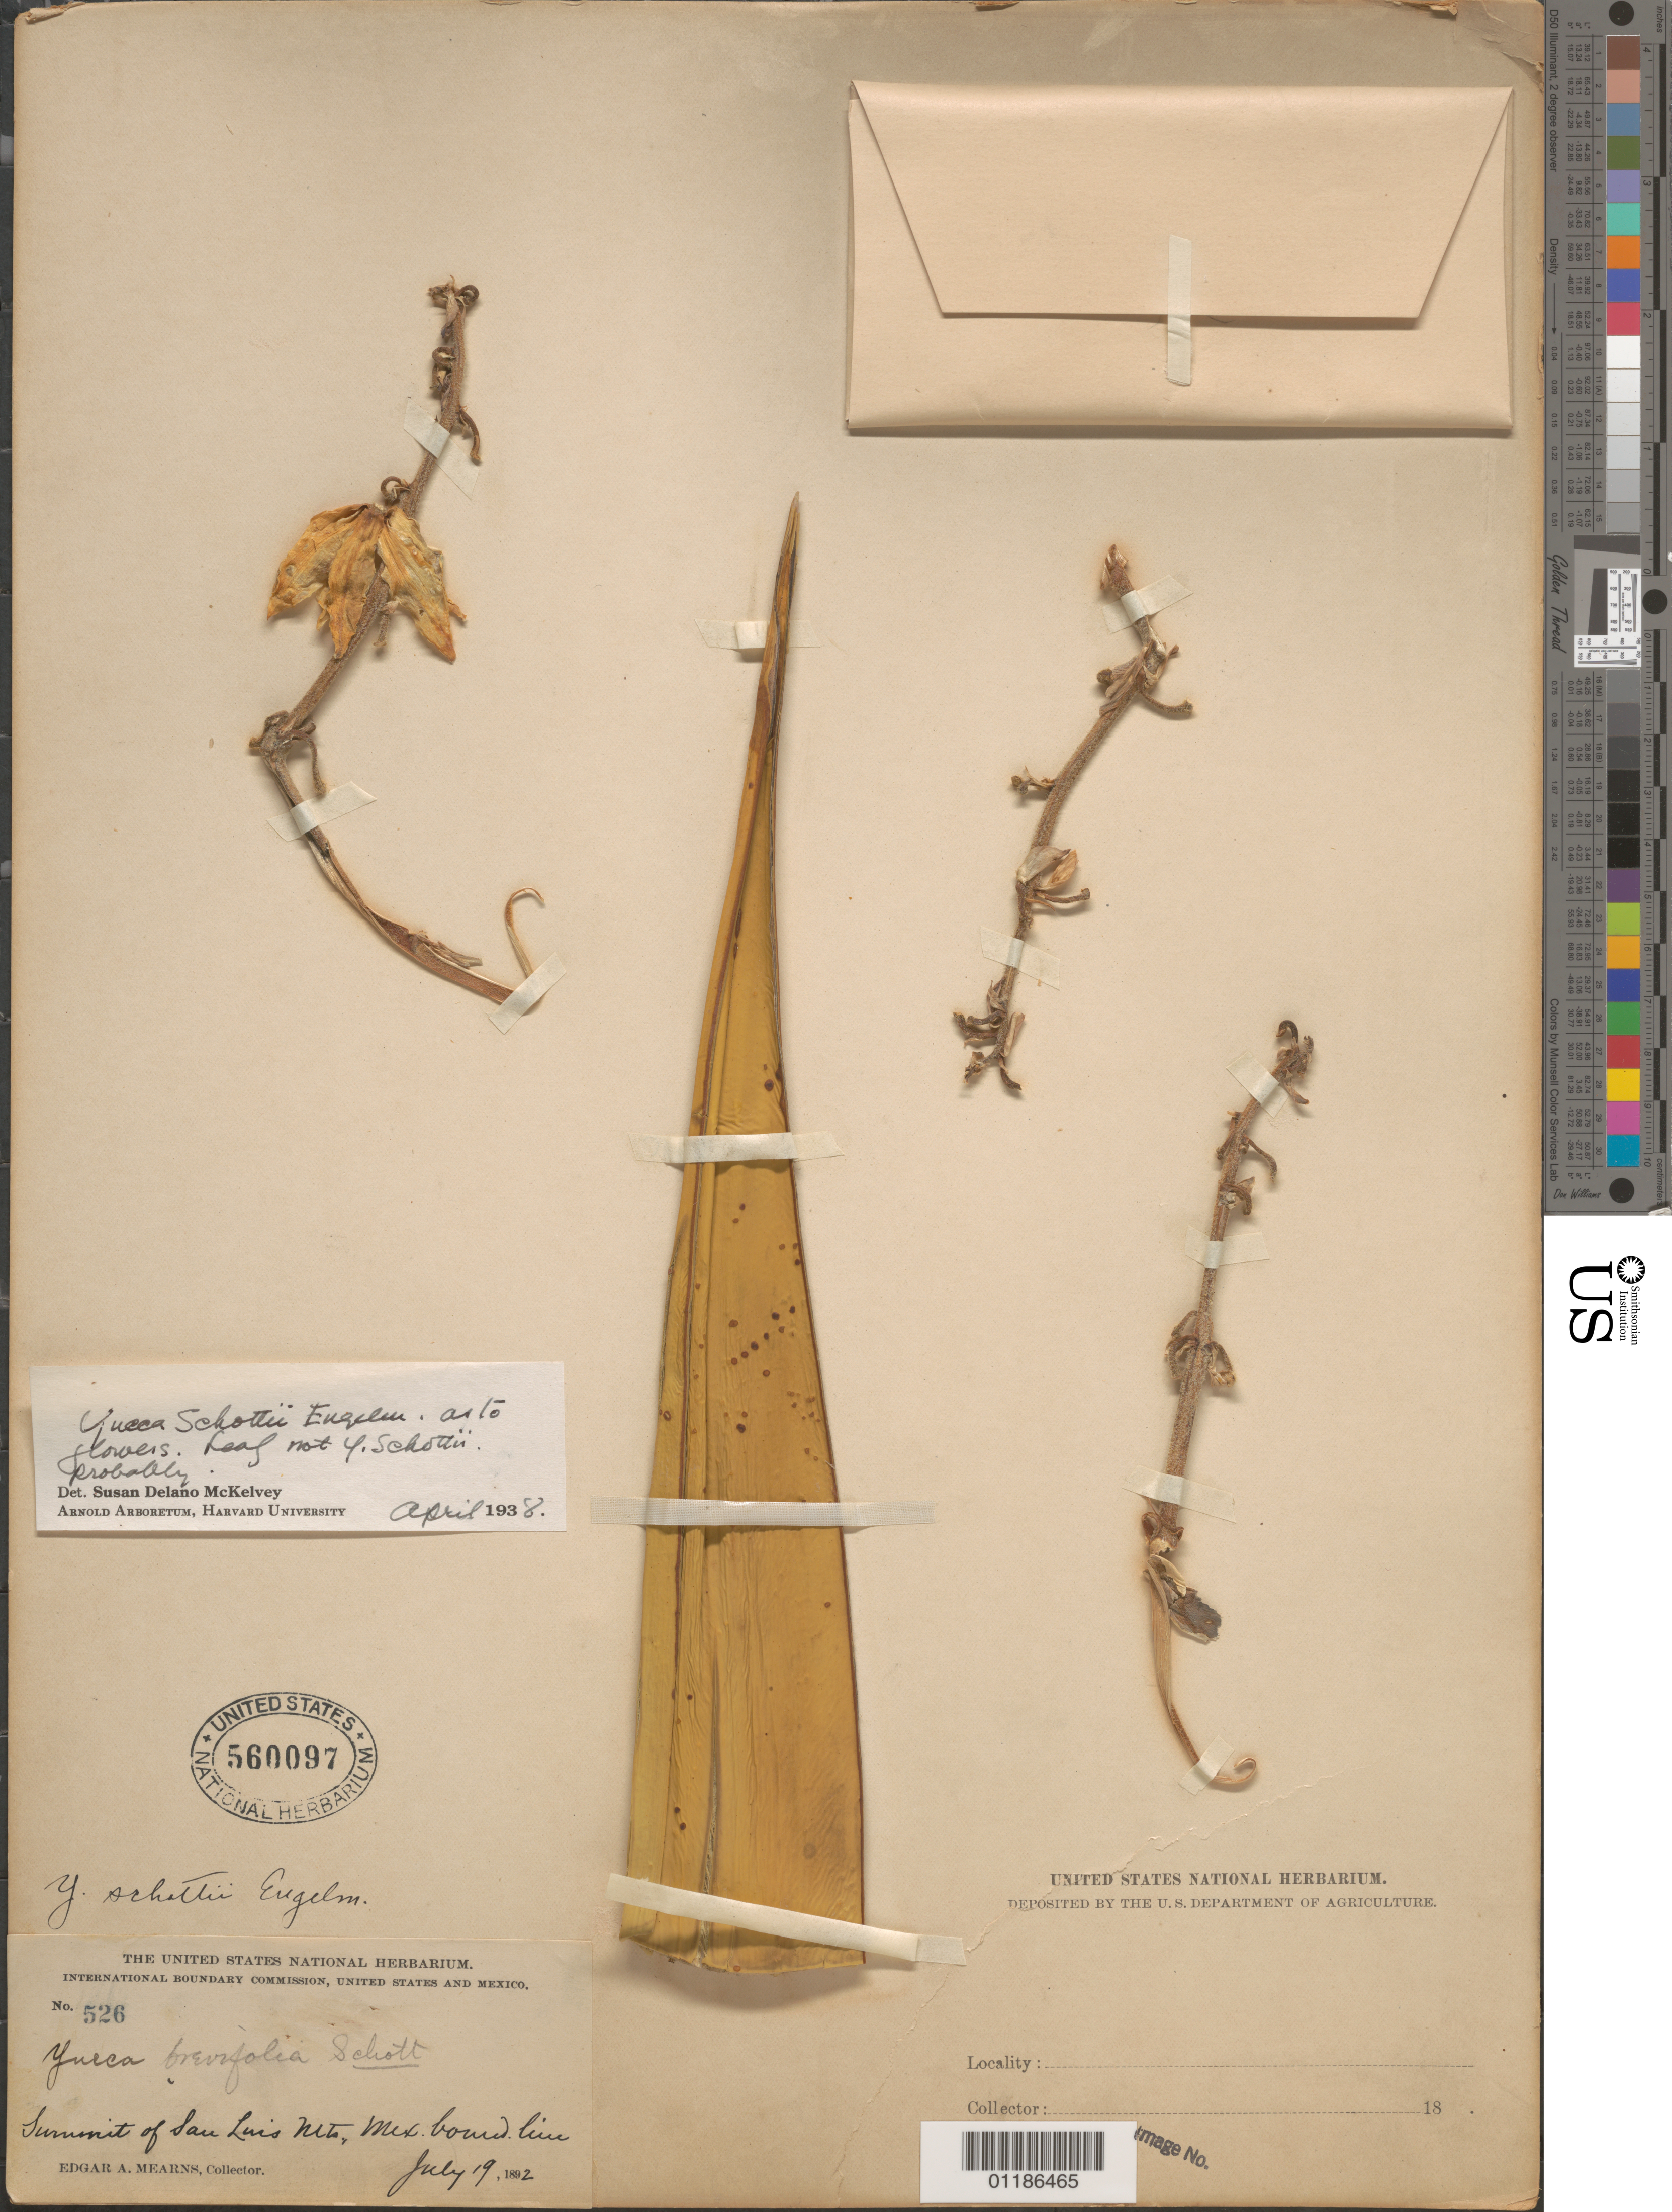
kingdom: Plantae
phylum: Tracheophyta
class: Liliopsida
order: Asparagales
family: Asparagaceae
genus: Yucca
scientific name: Yucca schottii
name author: Engelm.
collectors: E. A. Mearns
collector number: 526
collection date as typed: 19 Jul 1892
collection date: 1892-07-19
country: Mexico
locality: Summit of San Luis Mts., Mexican boundary line.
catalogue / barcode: US 560097